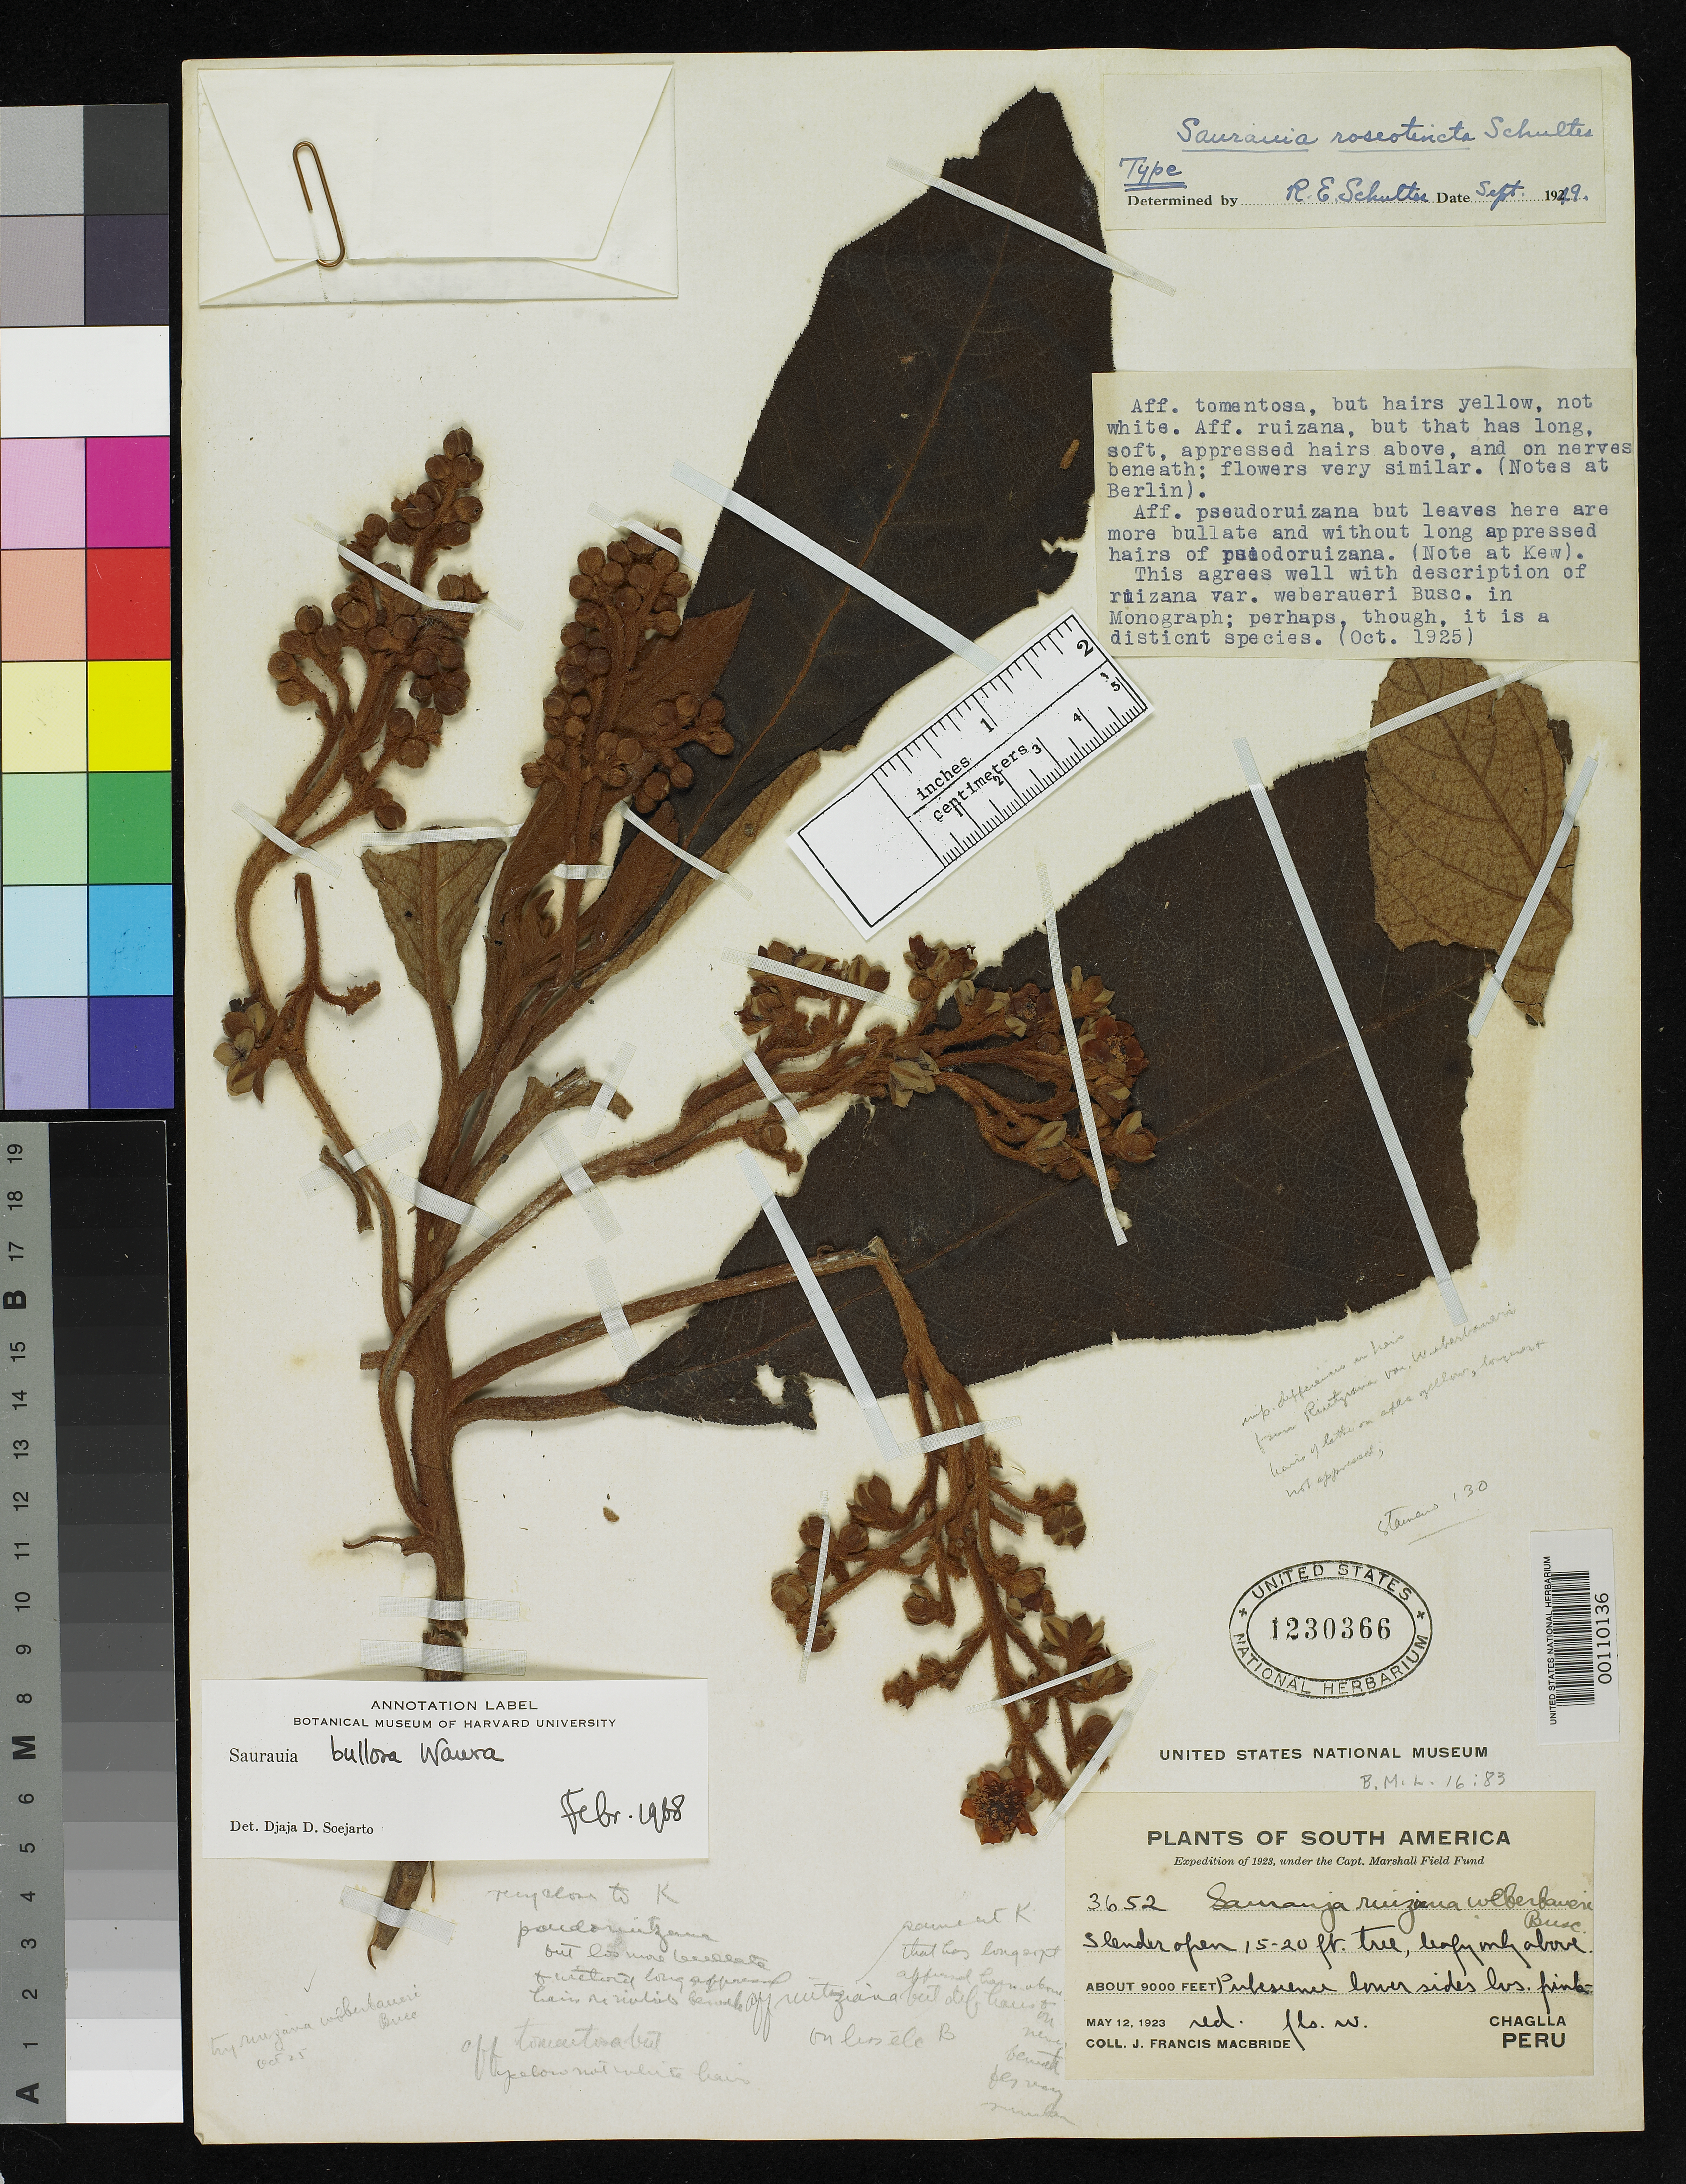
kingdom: Plantae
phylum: Tracheophyta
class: Magnoliopsida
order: Ericales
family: Actinidiaceae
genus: Saurauia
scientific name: Saurauia roseotincta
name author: R.E. Schult.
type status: Holotype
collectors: J. F. Macbride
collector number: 3652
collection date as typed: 12 May 1923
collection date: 1923-05-12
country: Peru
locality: Chaglla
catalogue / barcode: US 1230366